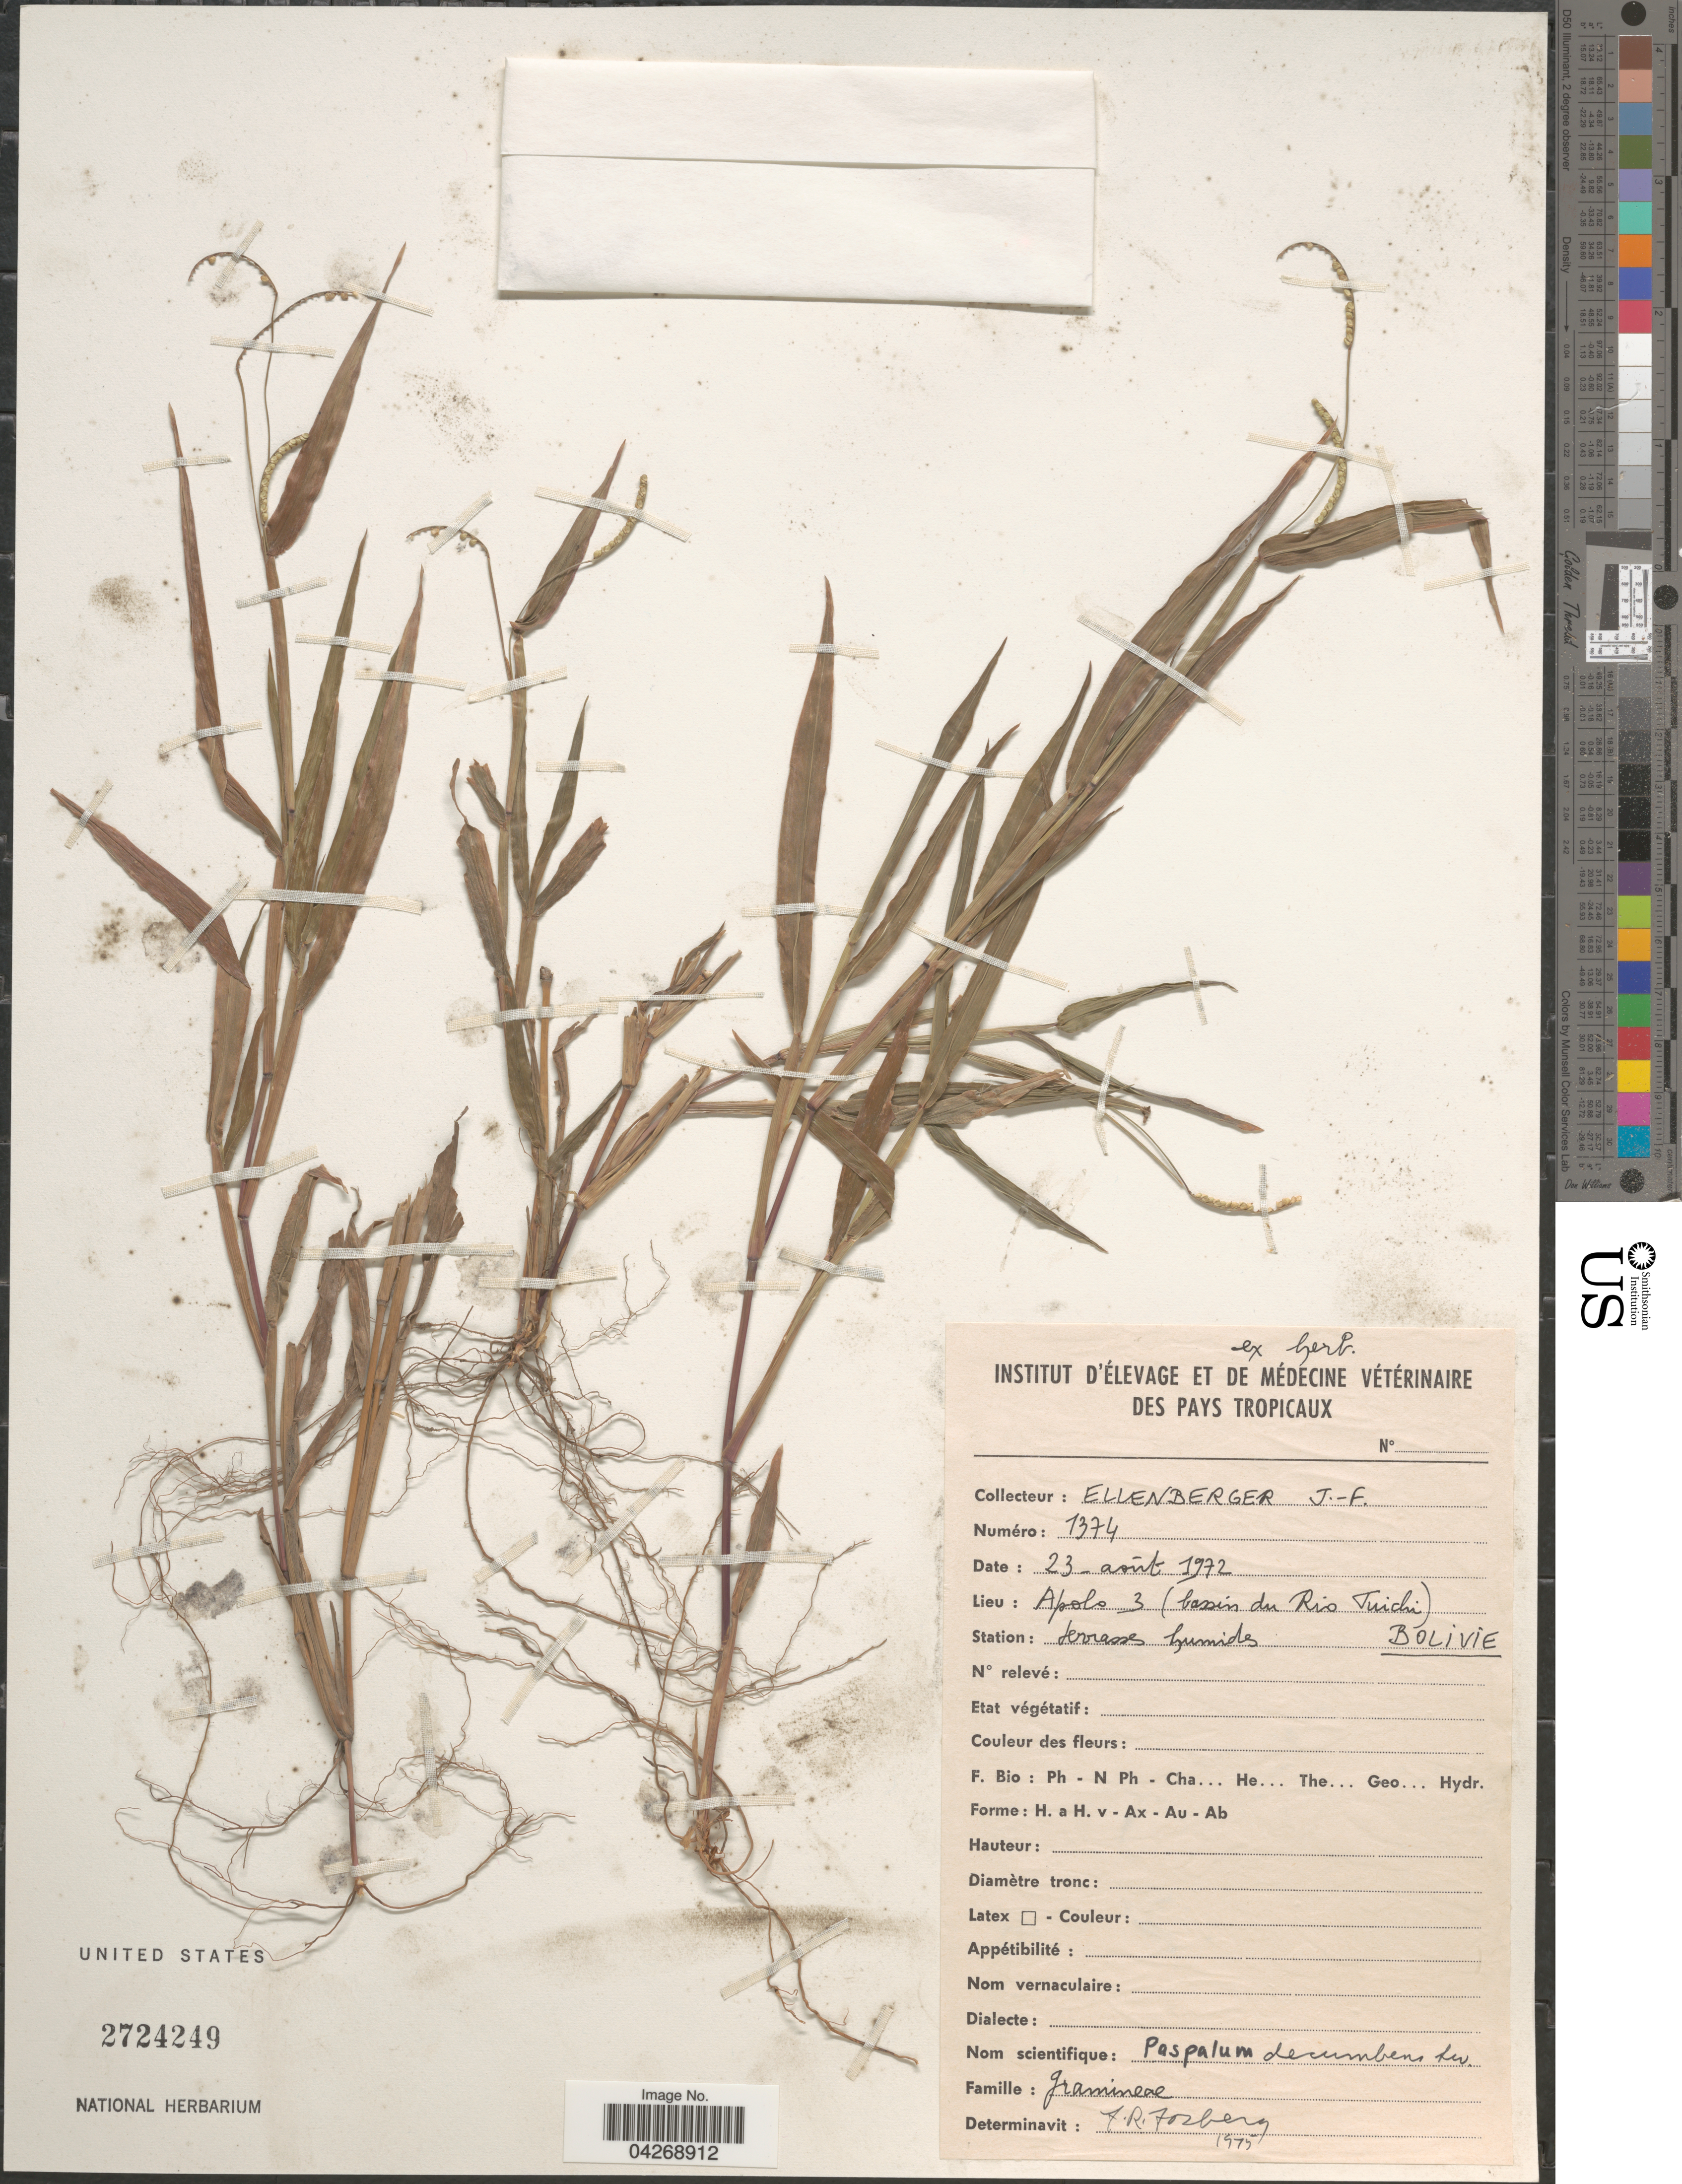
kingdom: Plantae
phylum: Tracheophyta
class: Liliopsida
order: Poales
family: Poaceae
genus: Paspalum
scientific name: Paspalum decumbens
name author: Sw.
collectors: J. Ellenberger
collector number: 1374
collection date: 1972-08-23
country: Bolivia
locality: Apolo 3 (bassin du Rio Tuichi).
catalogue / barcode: US 2724249